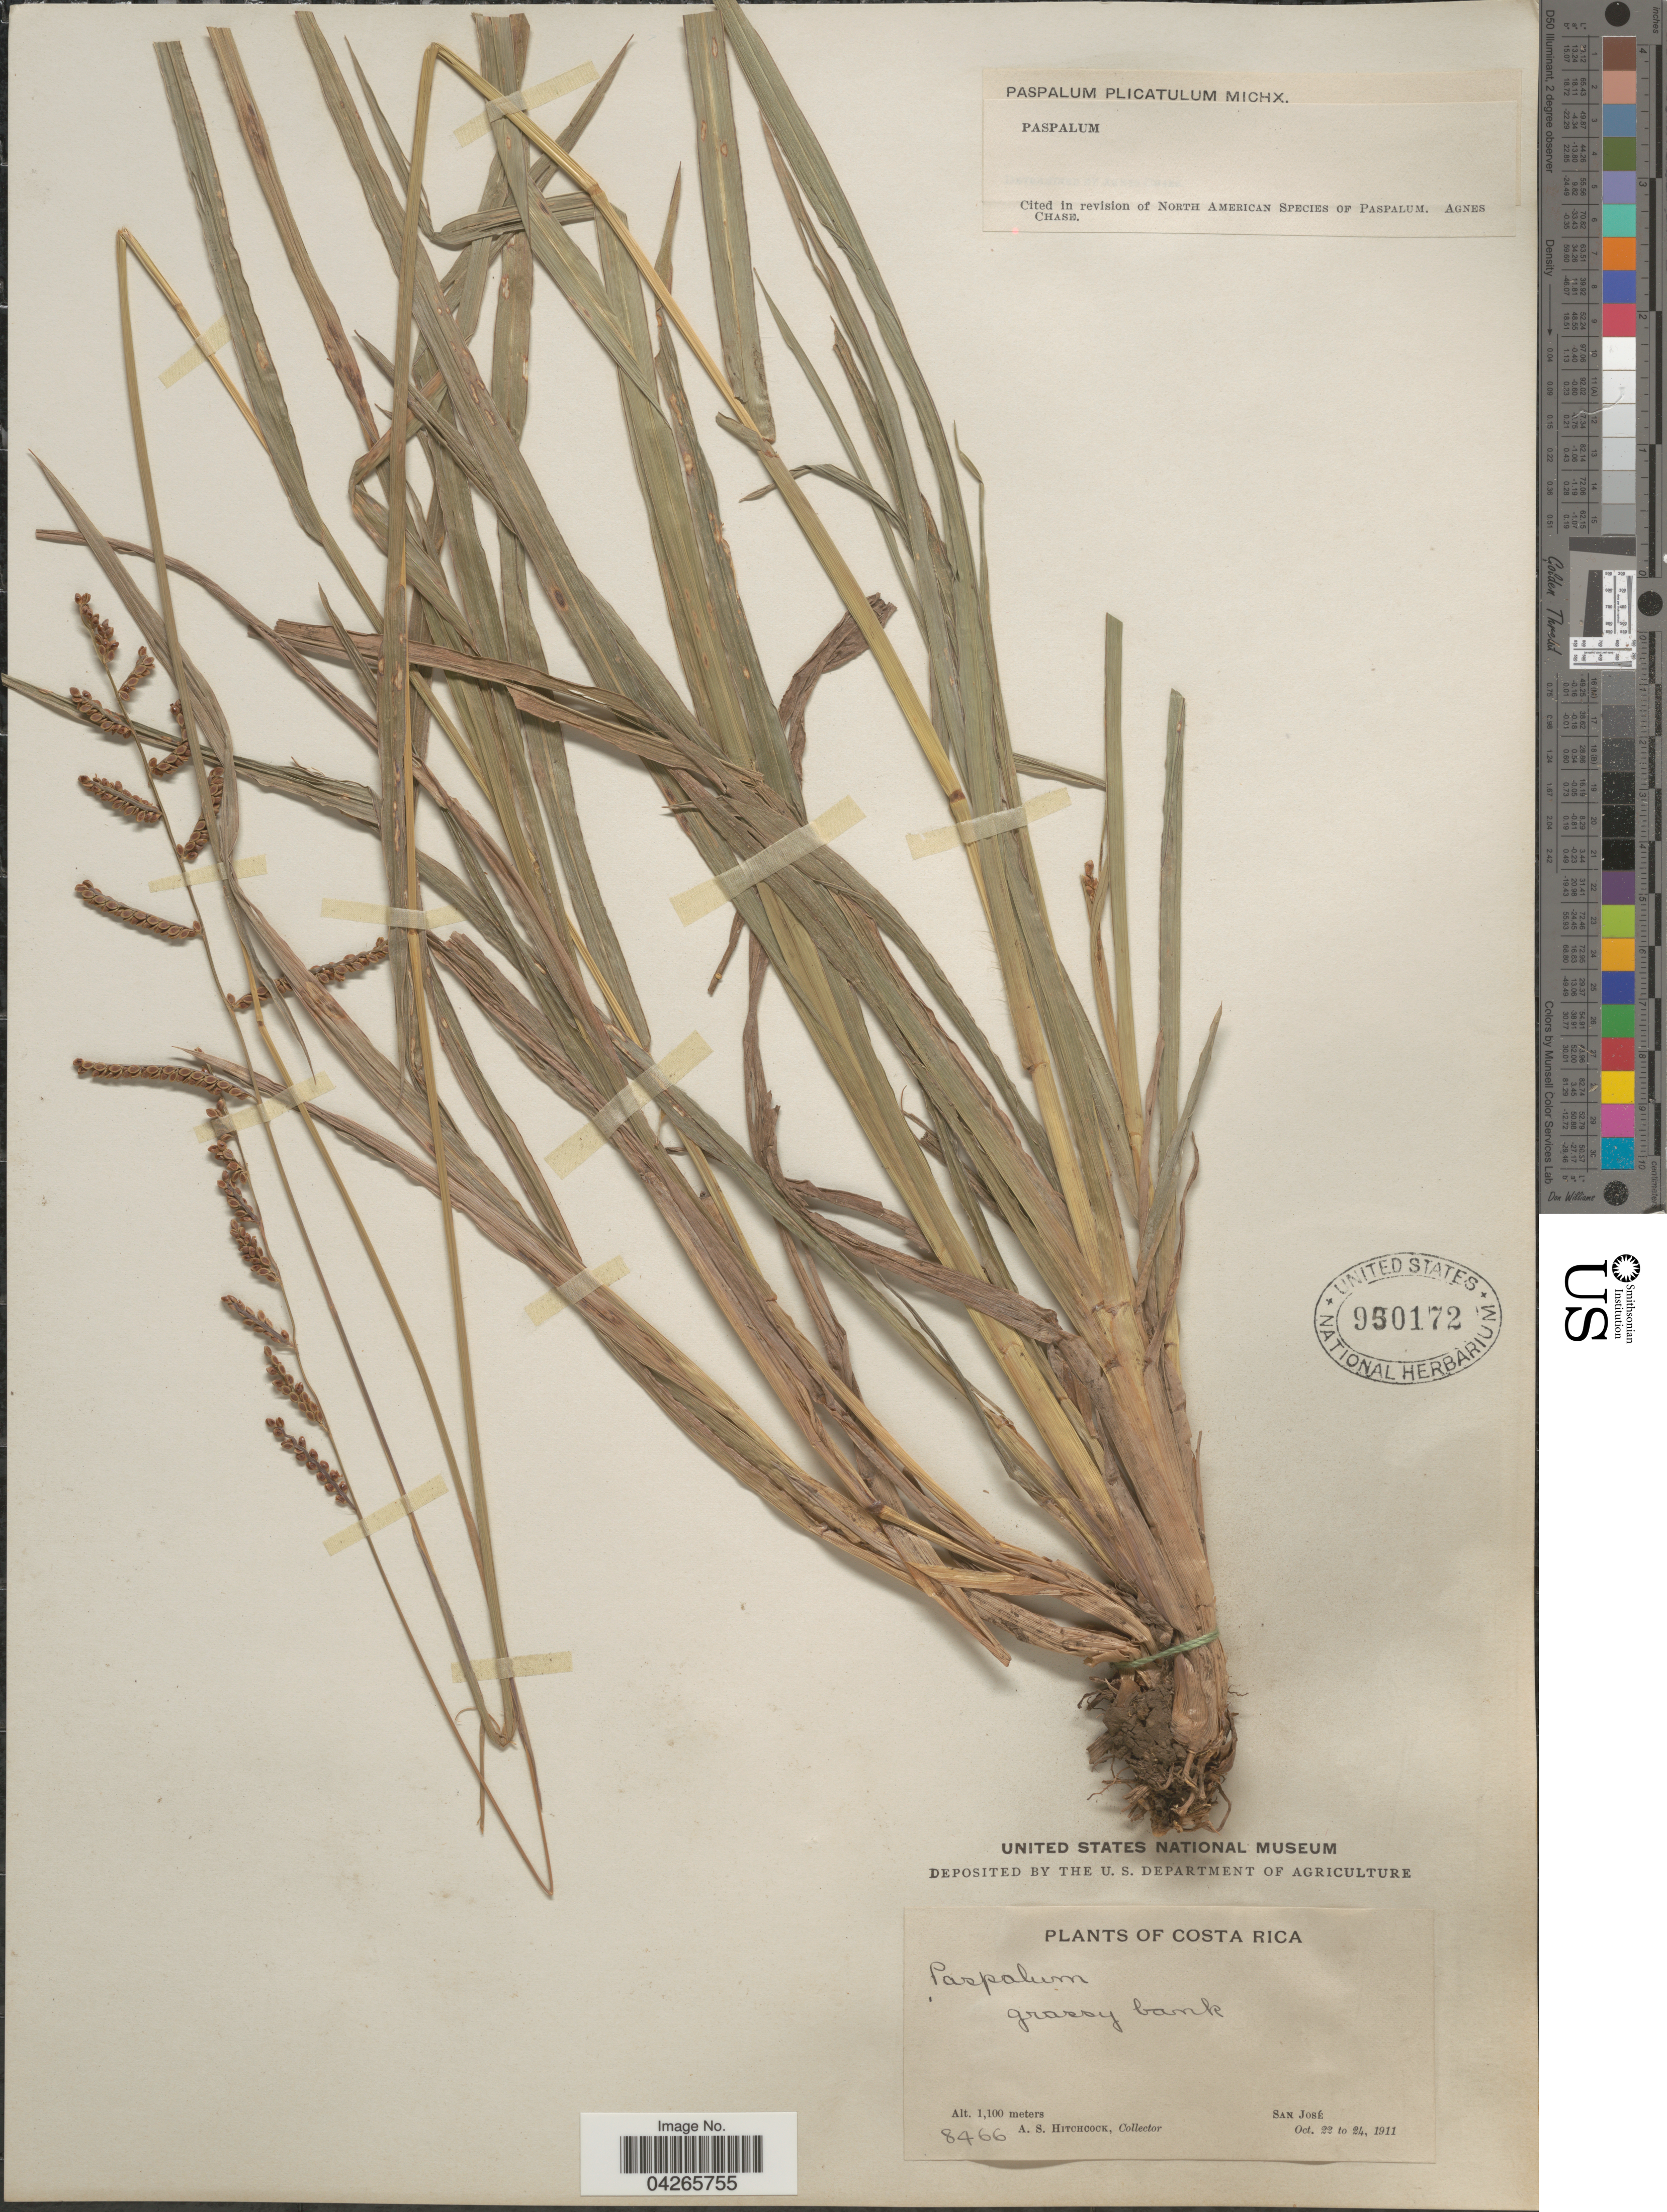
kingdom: Plantae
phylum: Tracheophyta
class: Liliopsida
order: Poales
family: Poaceae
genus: Paspalum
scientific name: Paspalum plicatulum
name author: Michx.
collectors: A. S. Hitchcock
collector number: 8466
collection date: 1911-10-22/1911-10-24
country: Costa Rica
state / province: San José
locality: Grassy bank. San José.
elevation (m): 1100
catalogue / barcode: US 950172